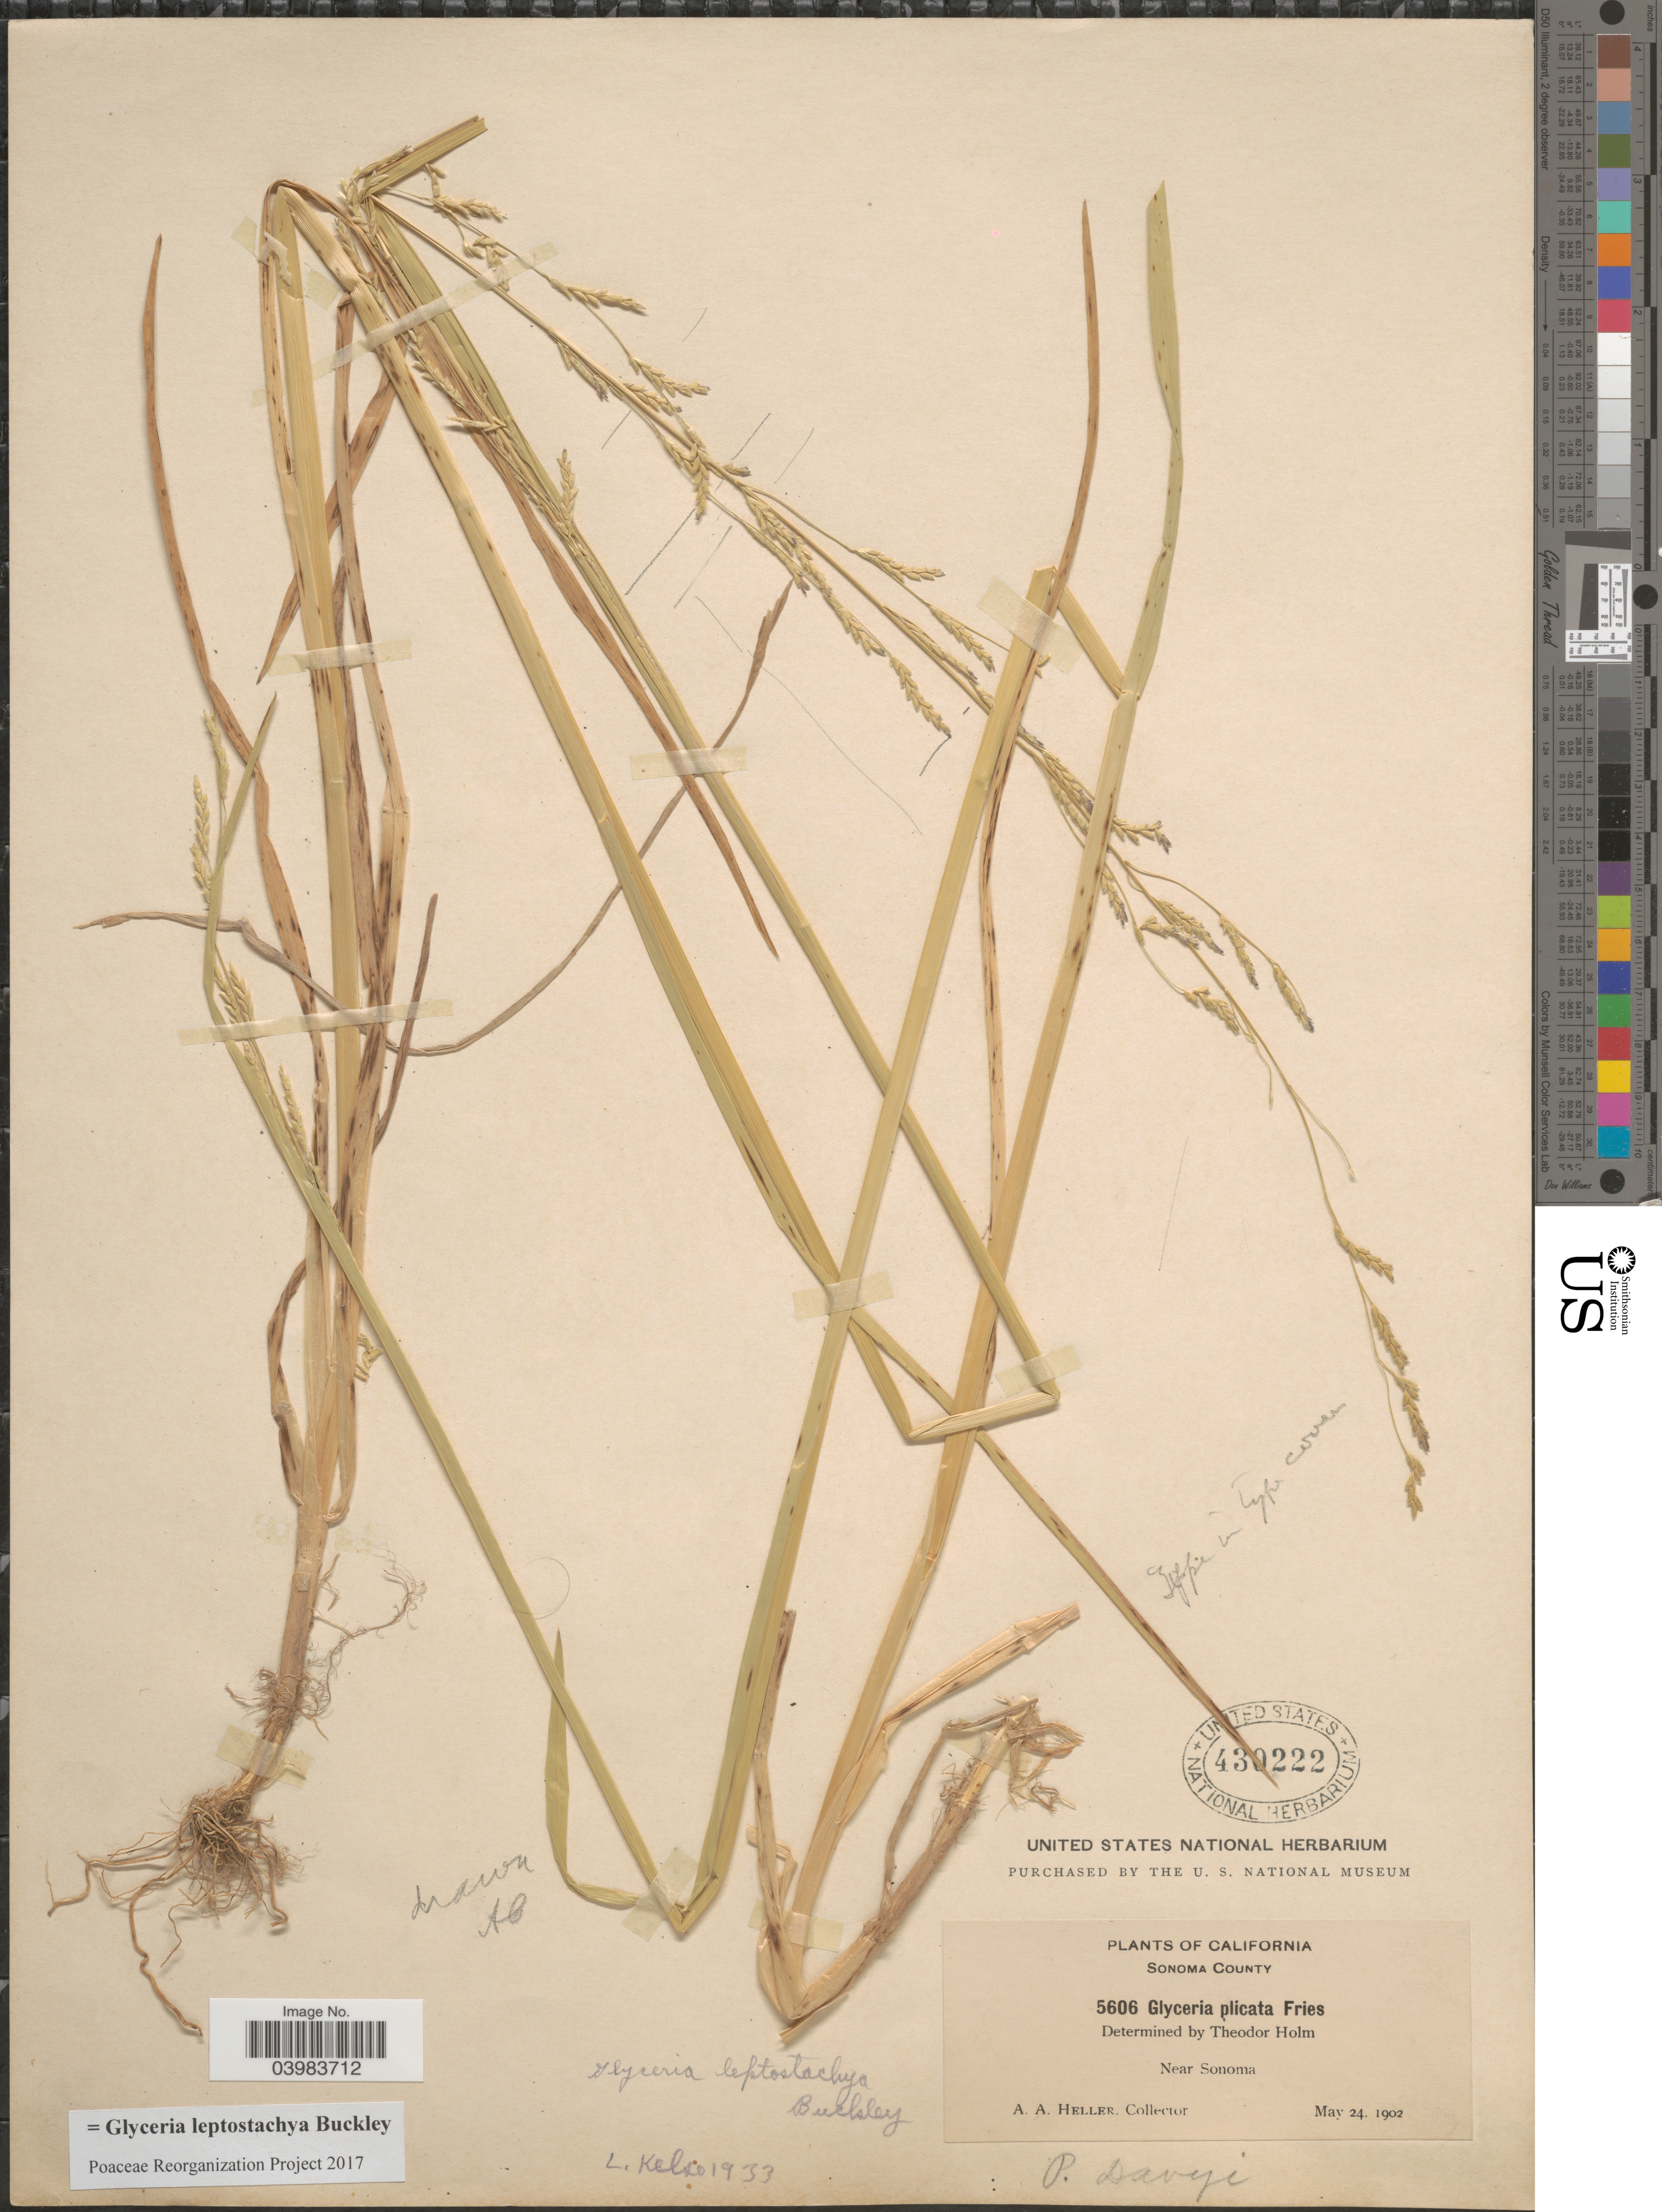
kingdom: Plantae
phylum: Tracheophyta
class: Liliopsida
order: Poales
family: Poaceae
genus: Glyceria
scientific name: Glyceria leptostachya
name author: Buckley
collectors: A. A. Heller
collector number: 5606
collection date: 1902-05-24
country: United States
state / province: California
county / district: Sonoma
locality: Sonoma County. Near Sonoma.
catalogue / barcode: US 430222